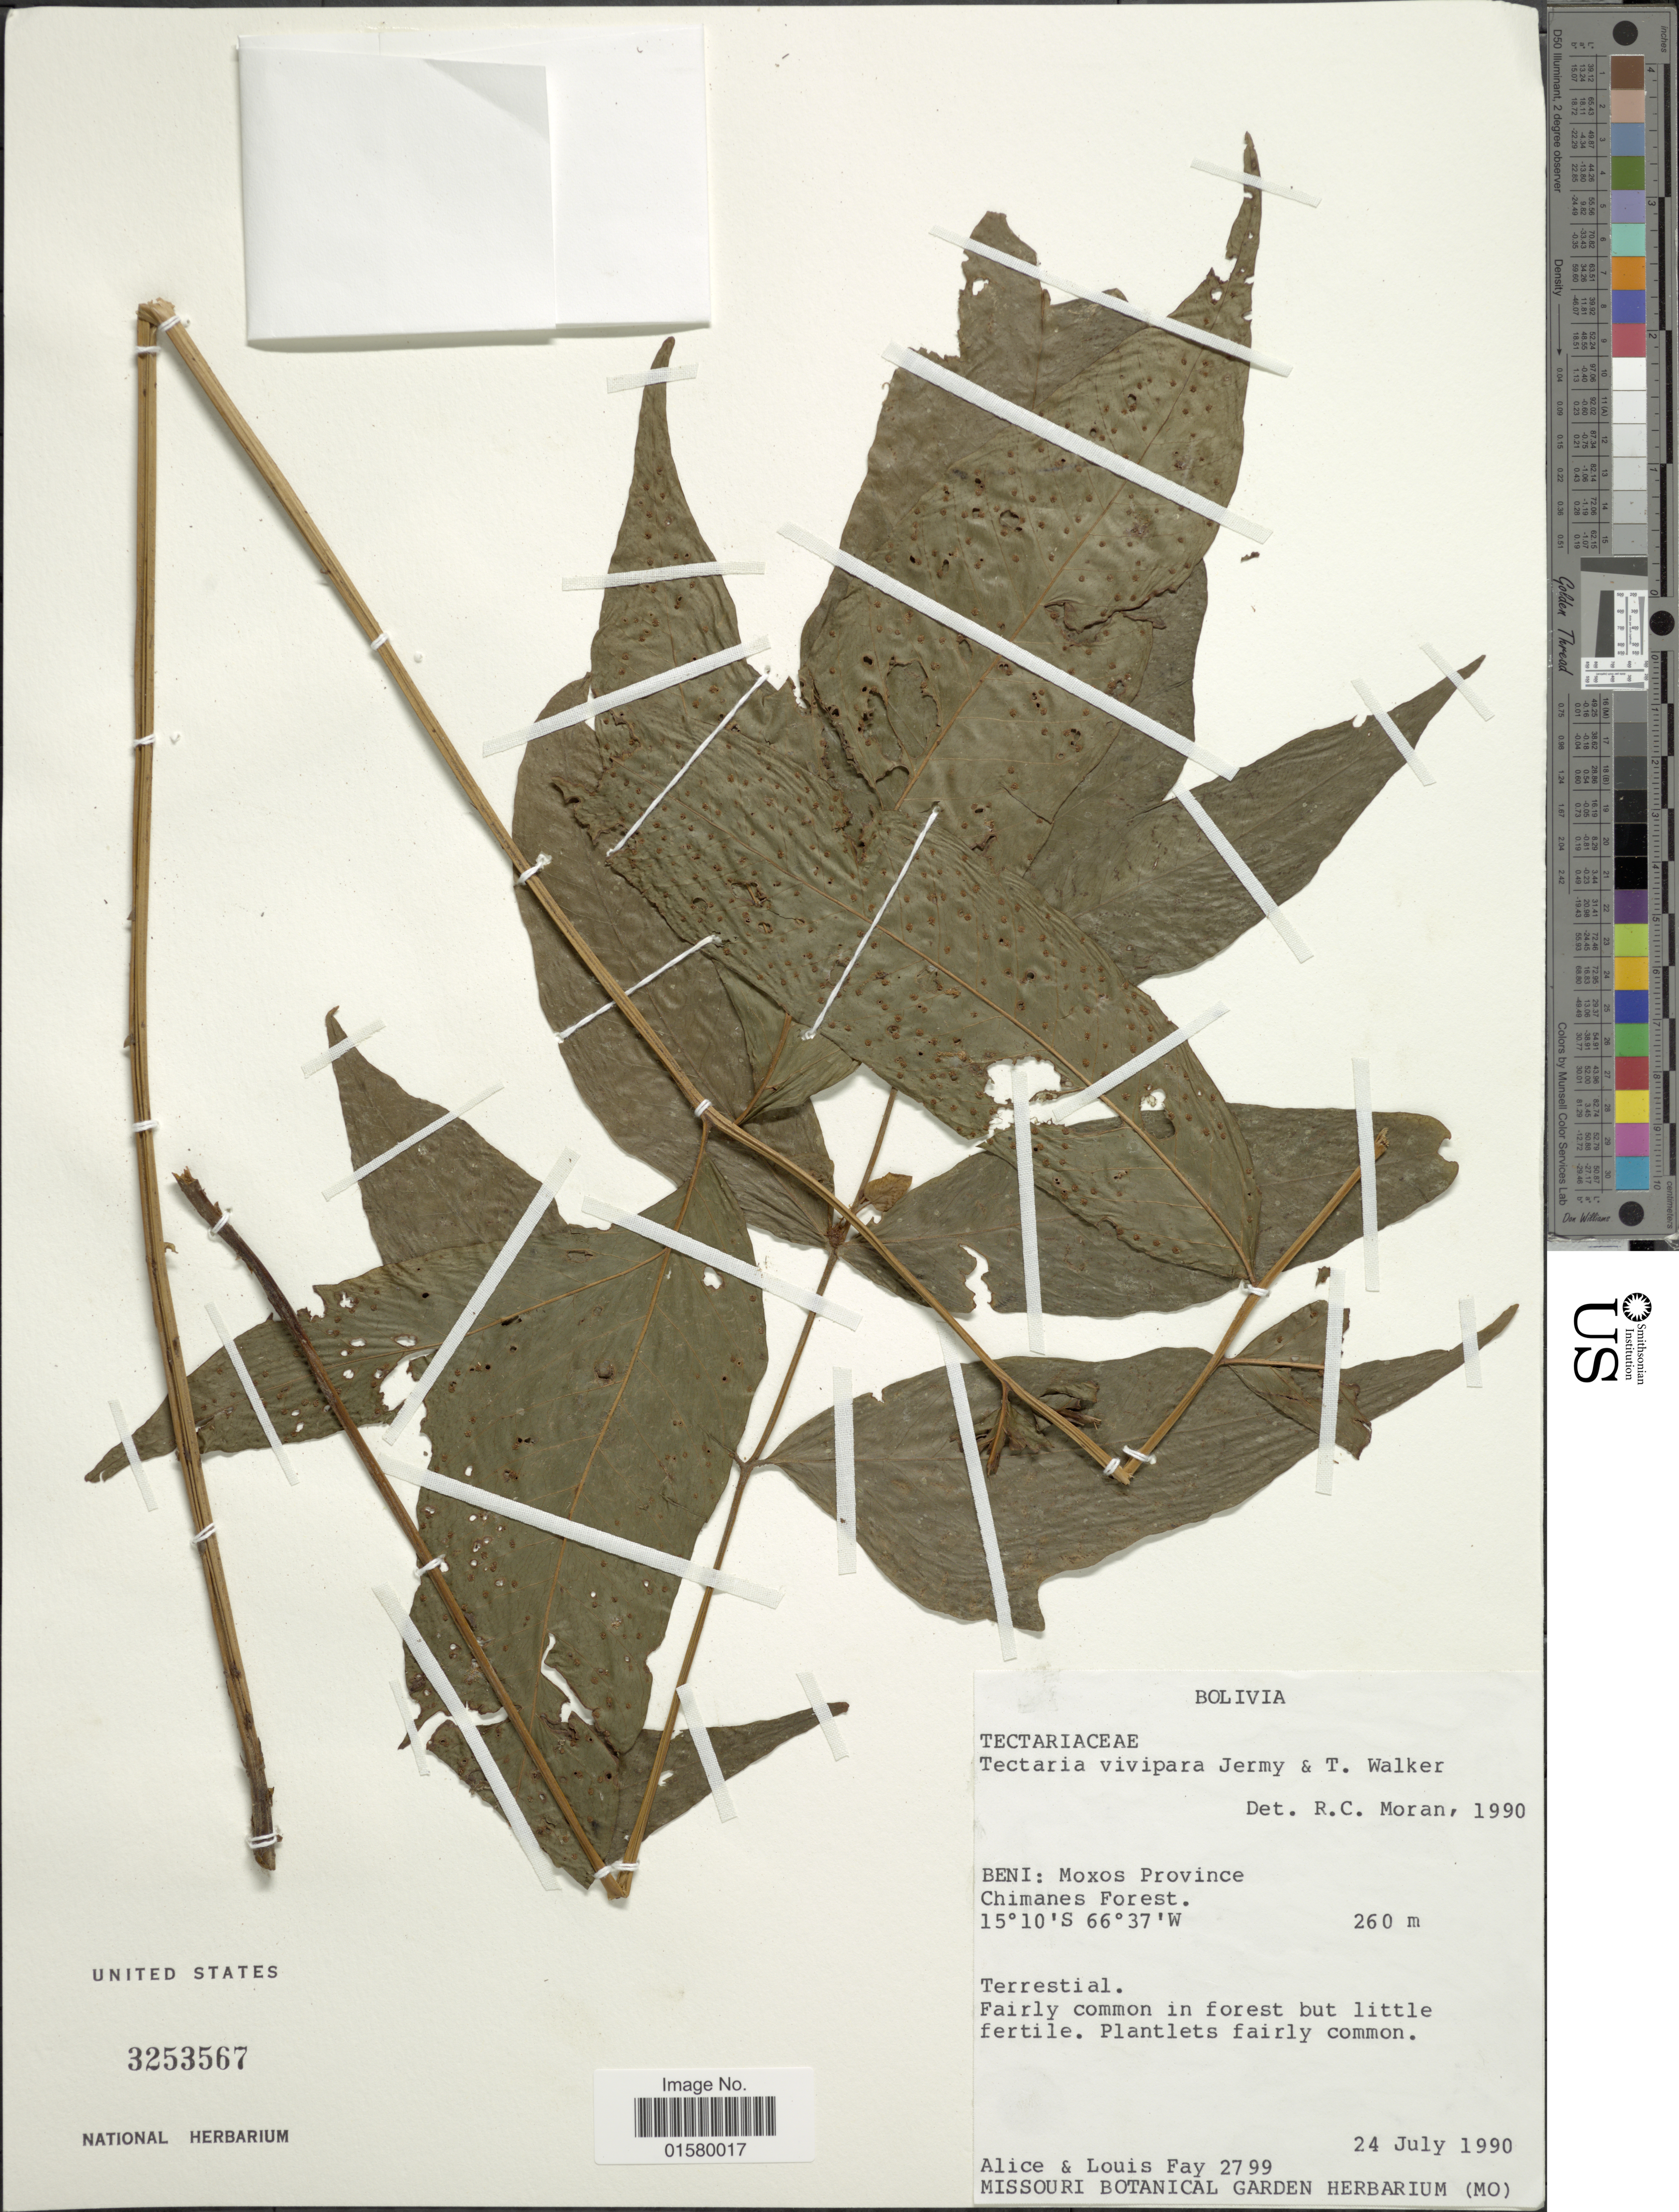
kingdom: Plantae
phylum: Tracheophyta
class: Polypodiopsida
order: Polypodiales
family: Tectariaceae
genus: Tectaria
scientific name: Tectaria vivipara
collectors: A. Fay & L. Fay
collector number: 2799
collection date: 1990-07-24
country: Bolivia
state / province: Beni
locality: Beni: Moxos Province, Chimanes Forest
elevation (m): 260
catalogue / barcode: US 3253567